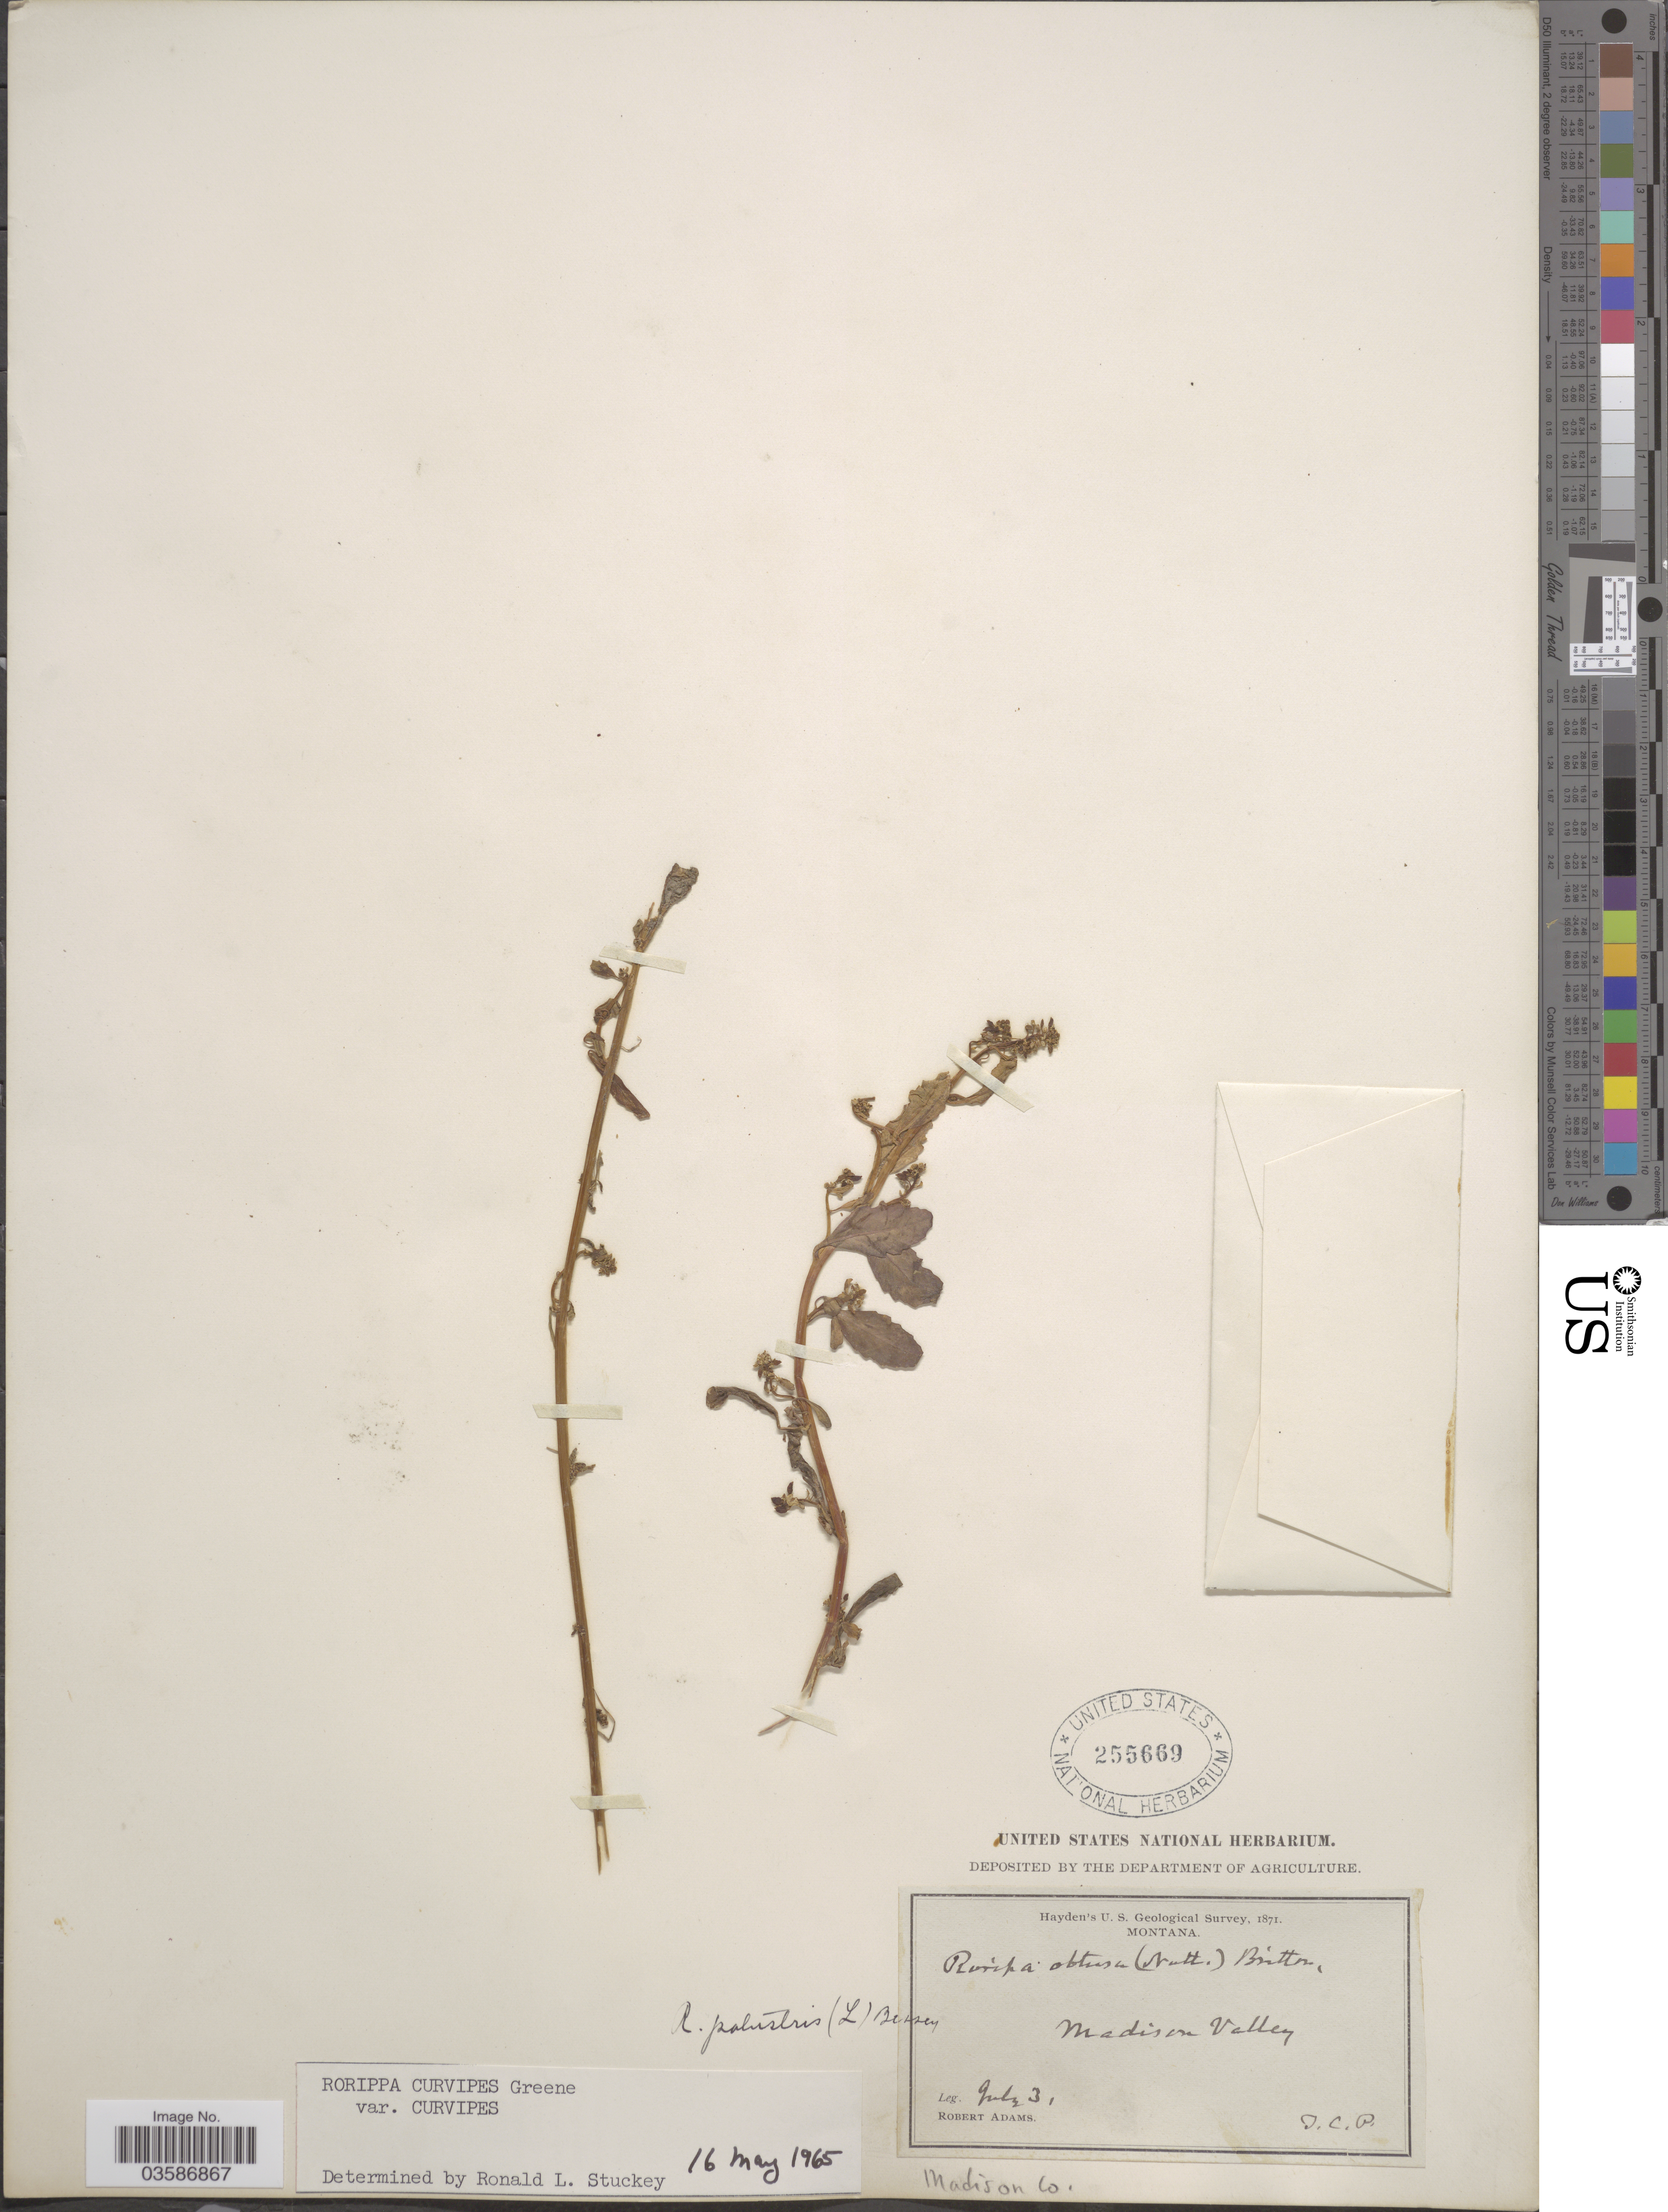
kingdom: Plantae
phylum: Tracheophyta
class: Magnoliopsida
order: Brassicales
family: Brassicaceae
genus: Rorippa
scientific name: Rorippa curvipes var. curvipes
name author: Greene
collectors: R. Adams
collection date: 1871-07-03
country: United States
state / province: Montana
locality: Madison Valley. Madison Co.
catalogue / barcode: US 255669